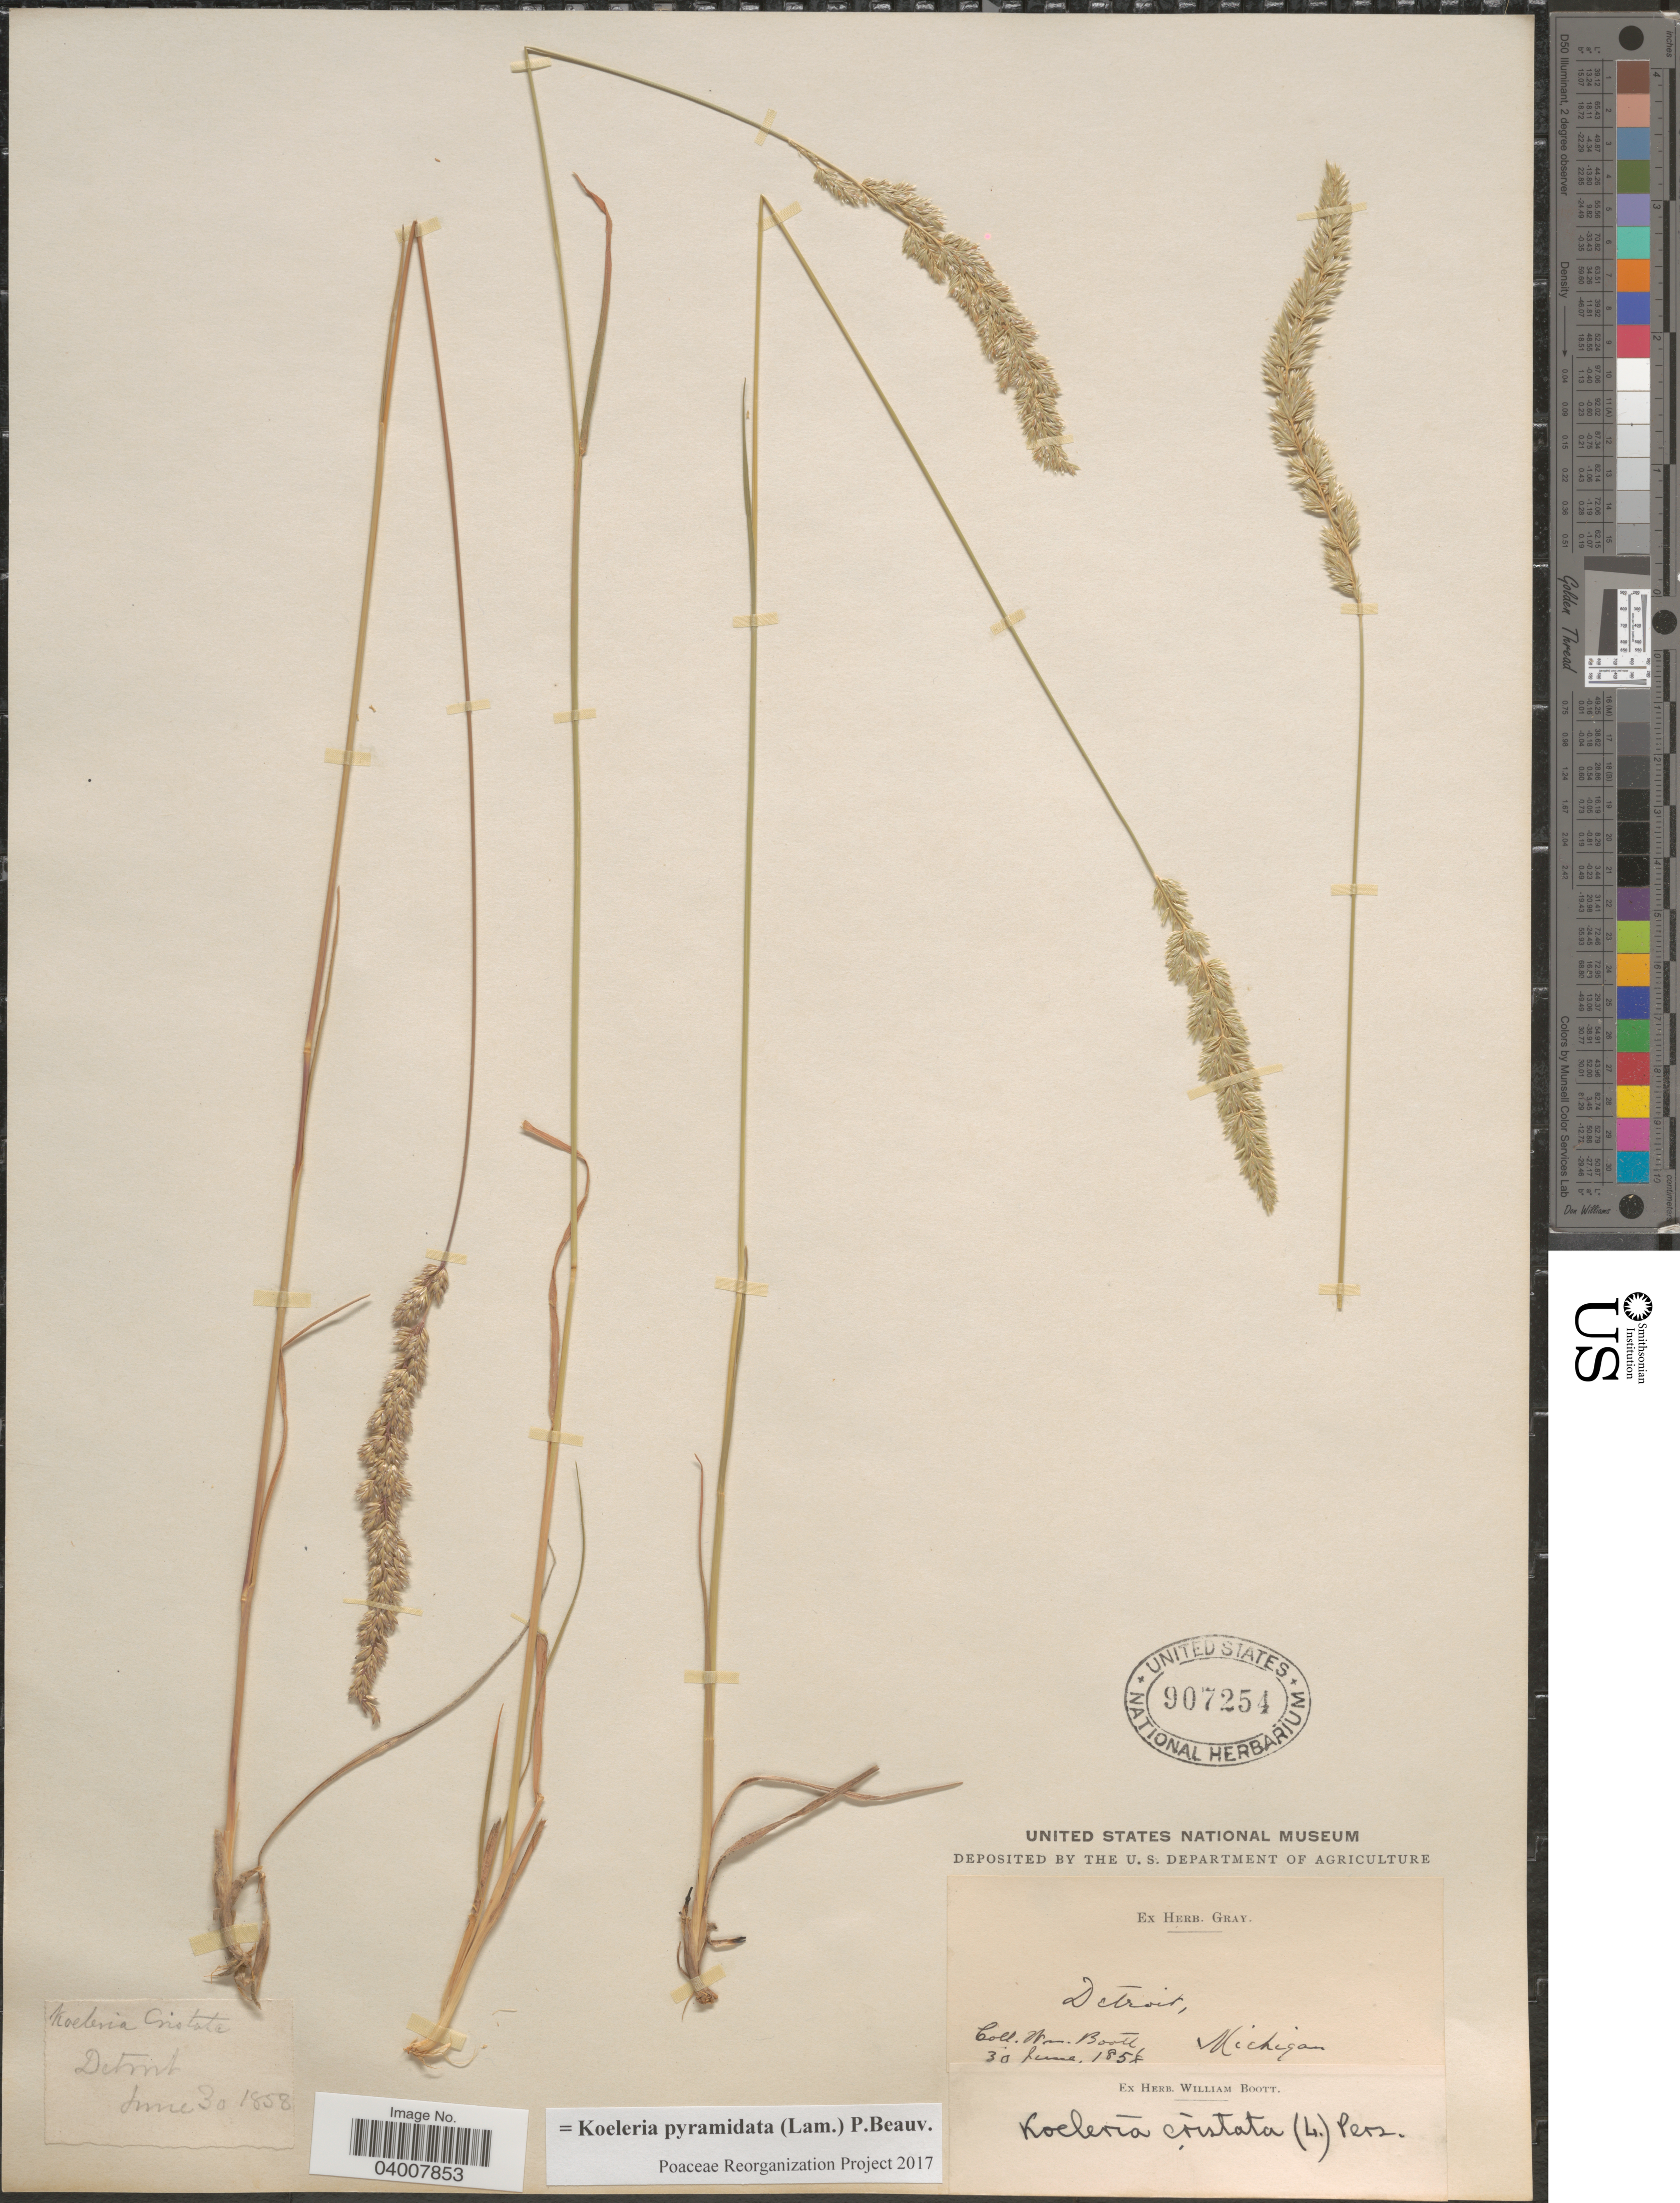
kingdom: Plantae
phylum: Tracheophyta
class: Liliopsida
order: Poales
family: Poaceae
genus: Koeleria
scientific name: Koeleria pyramidata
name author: (Lam.) P. Beauv.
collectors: W. Boott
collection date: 1858-06-30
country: United States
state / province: Michigan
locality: Detroit.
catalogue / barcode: US 907254